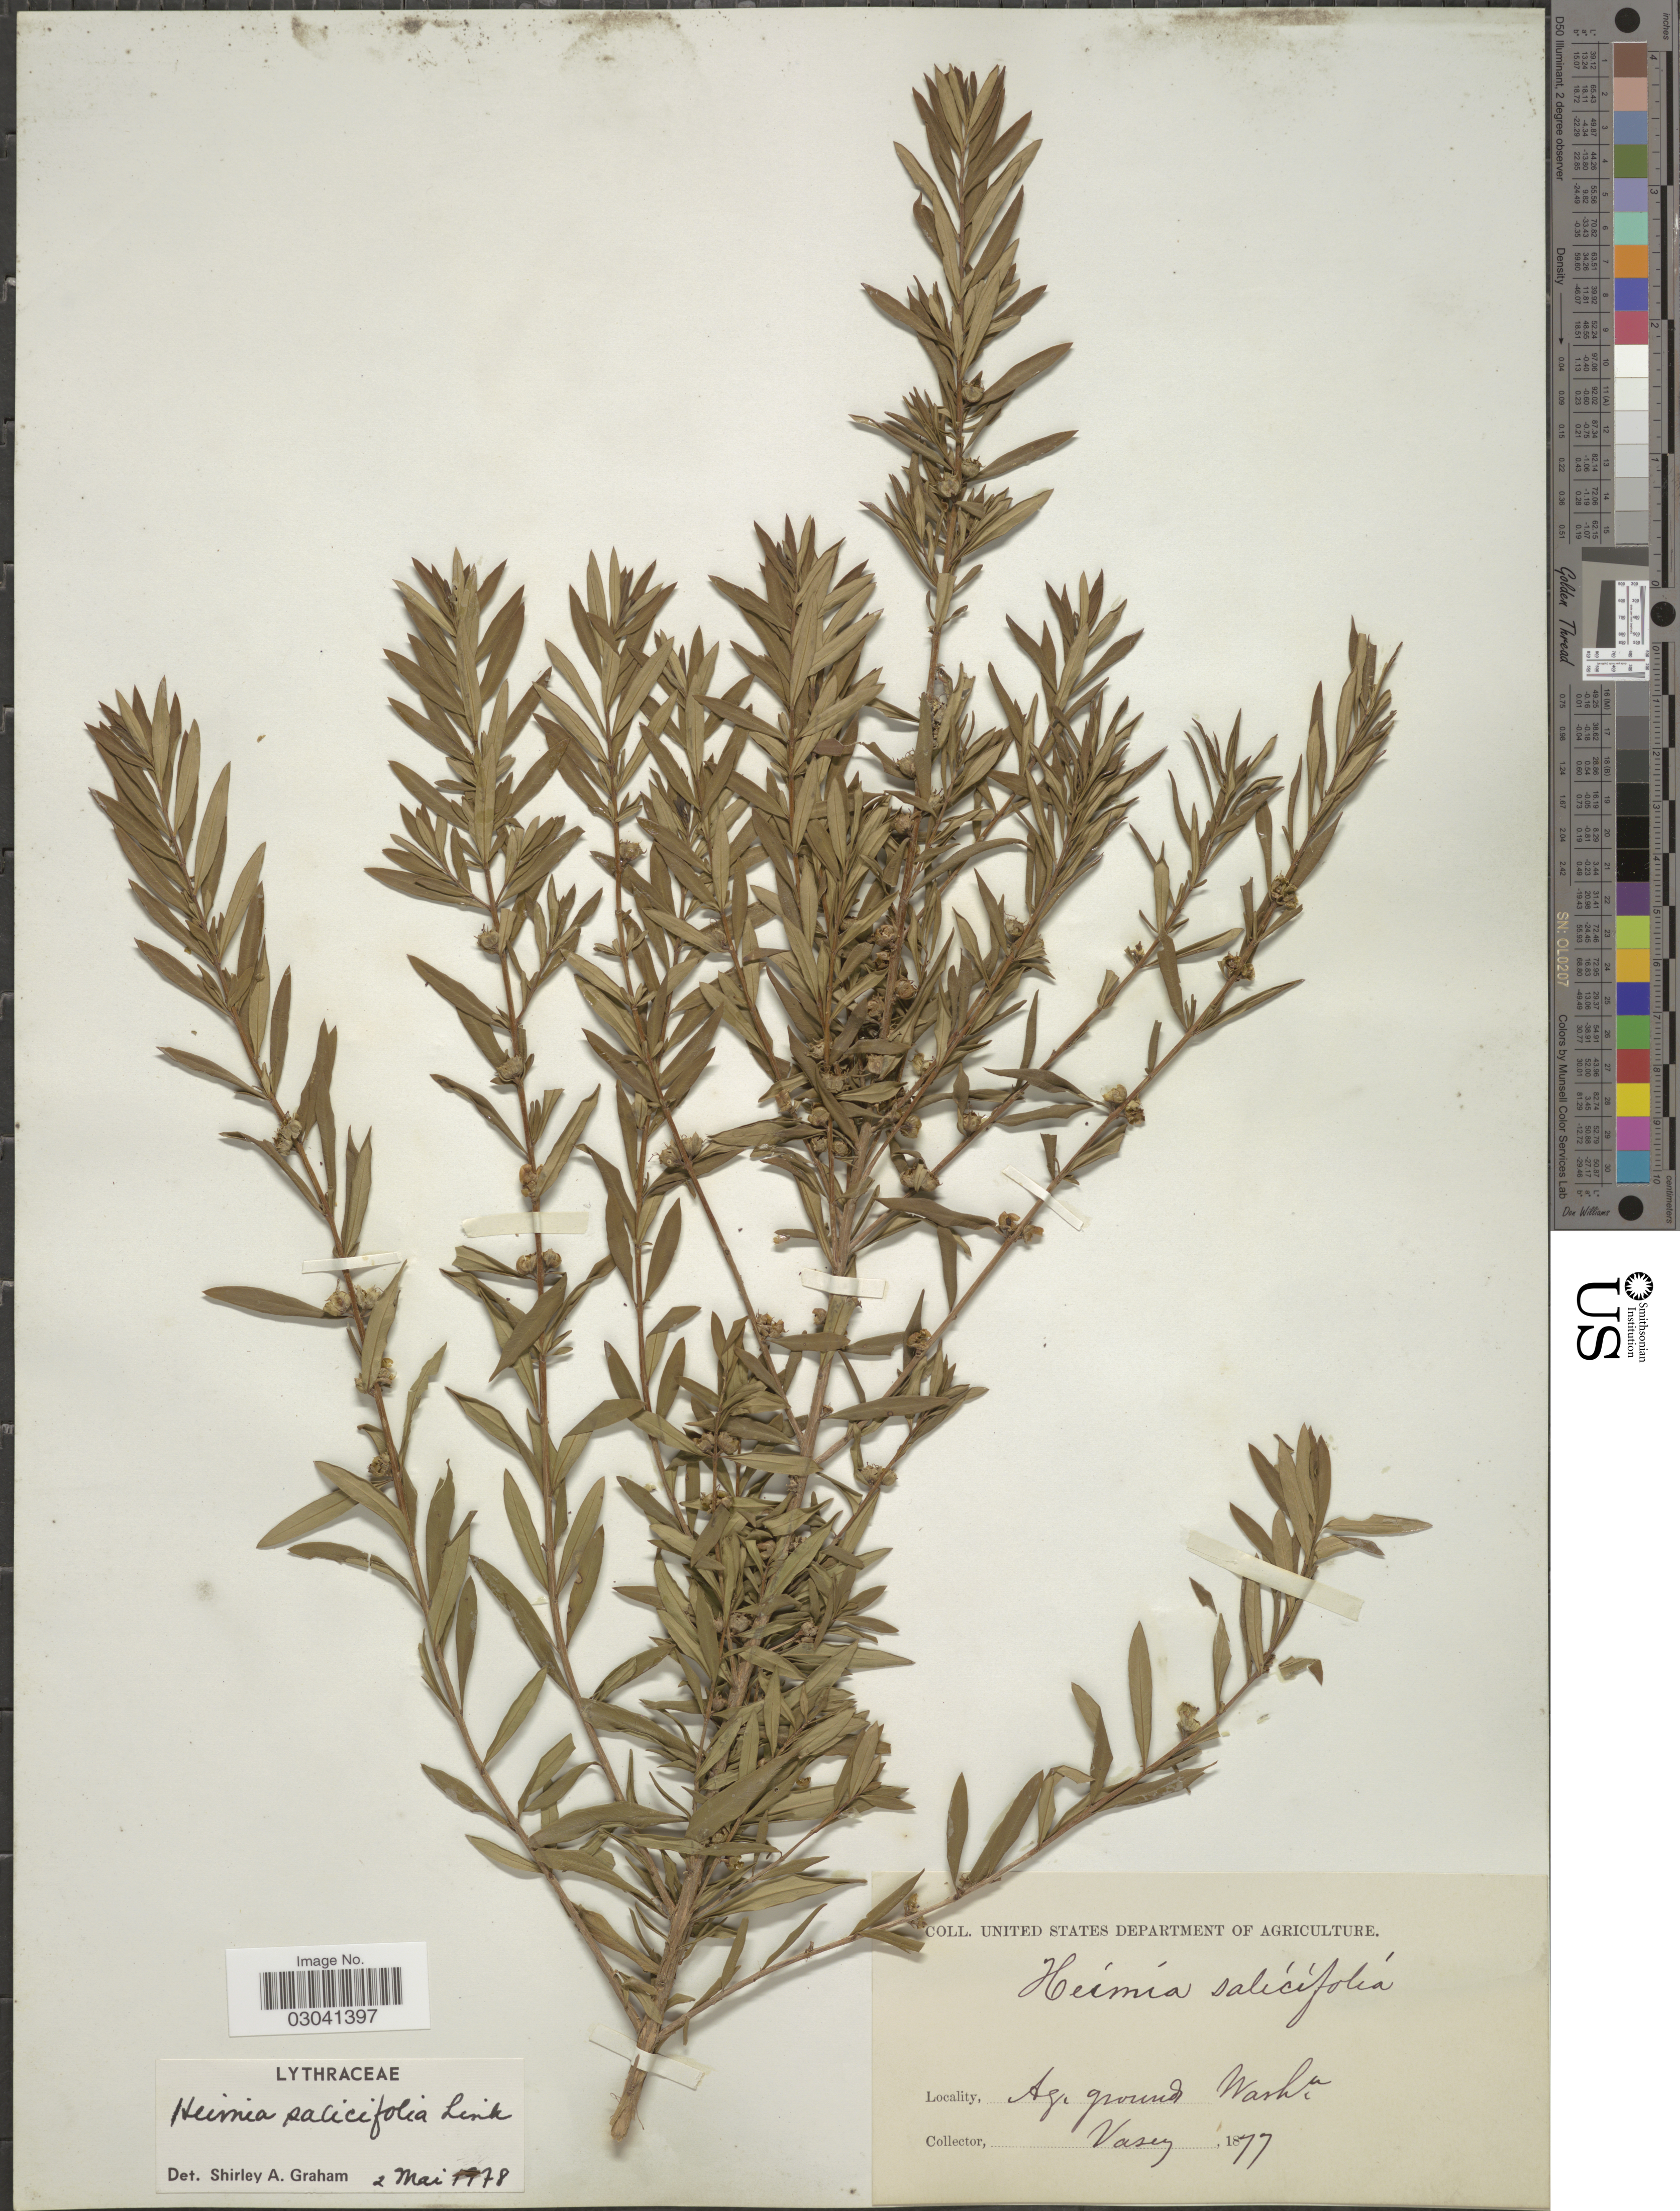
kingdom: Plantae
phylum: Tracheophyta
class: Magnoliopsida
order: Myrtales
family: Lythraceae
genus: Heimia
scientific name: Heimia salicifolia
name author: Link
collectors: Vasey, --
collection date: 1877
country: United States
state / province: District of Columbia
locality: Ag. grounds Wash.